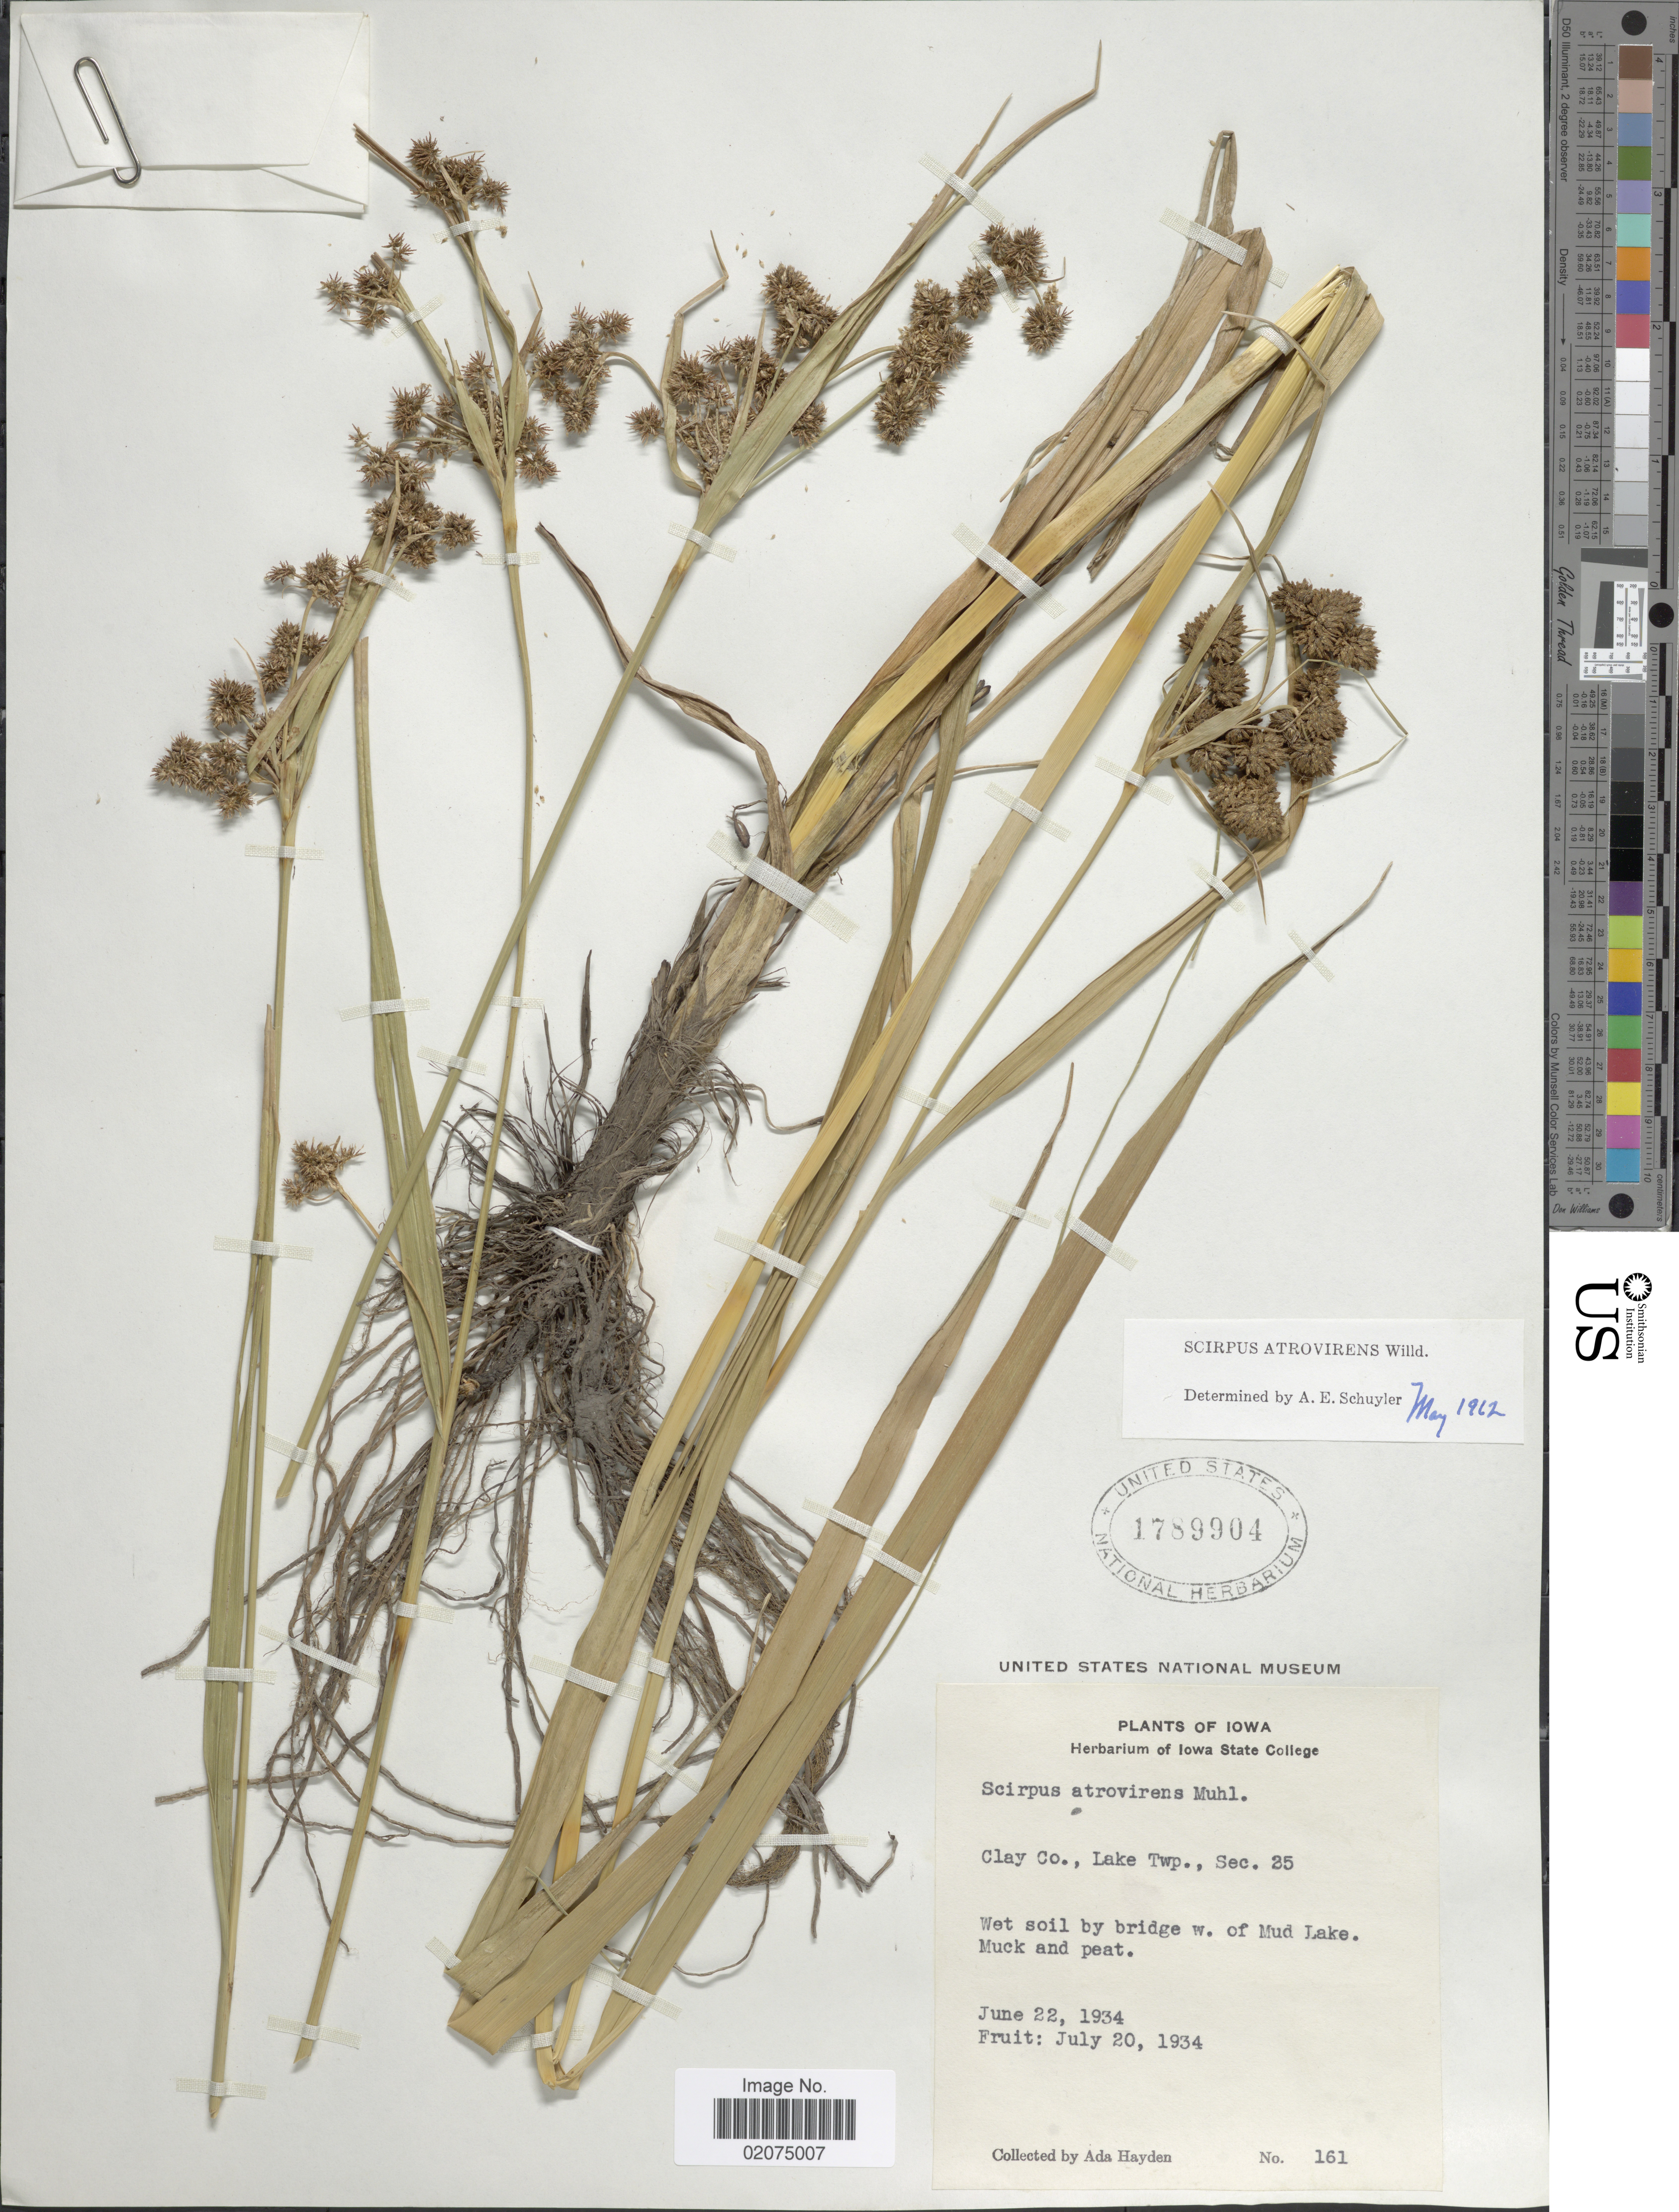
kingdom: Plantae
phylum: Tracheophyta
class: Liliopsida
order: Poales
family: Cyperaceae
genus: Scirpus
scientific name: Scirpus atrovirens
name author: Willd.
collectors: Ada Hayden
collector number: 161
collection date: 1934-06-22/1934-07-20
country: United States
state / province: Iowa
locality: Clay Co., Lake Twp., Sec 25, w of Mud Lake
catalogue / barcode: US 1789904